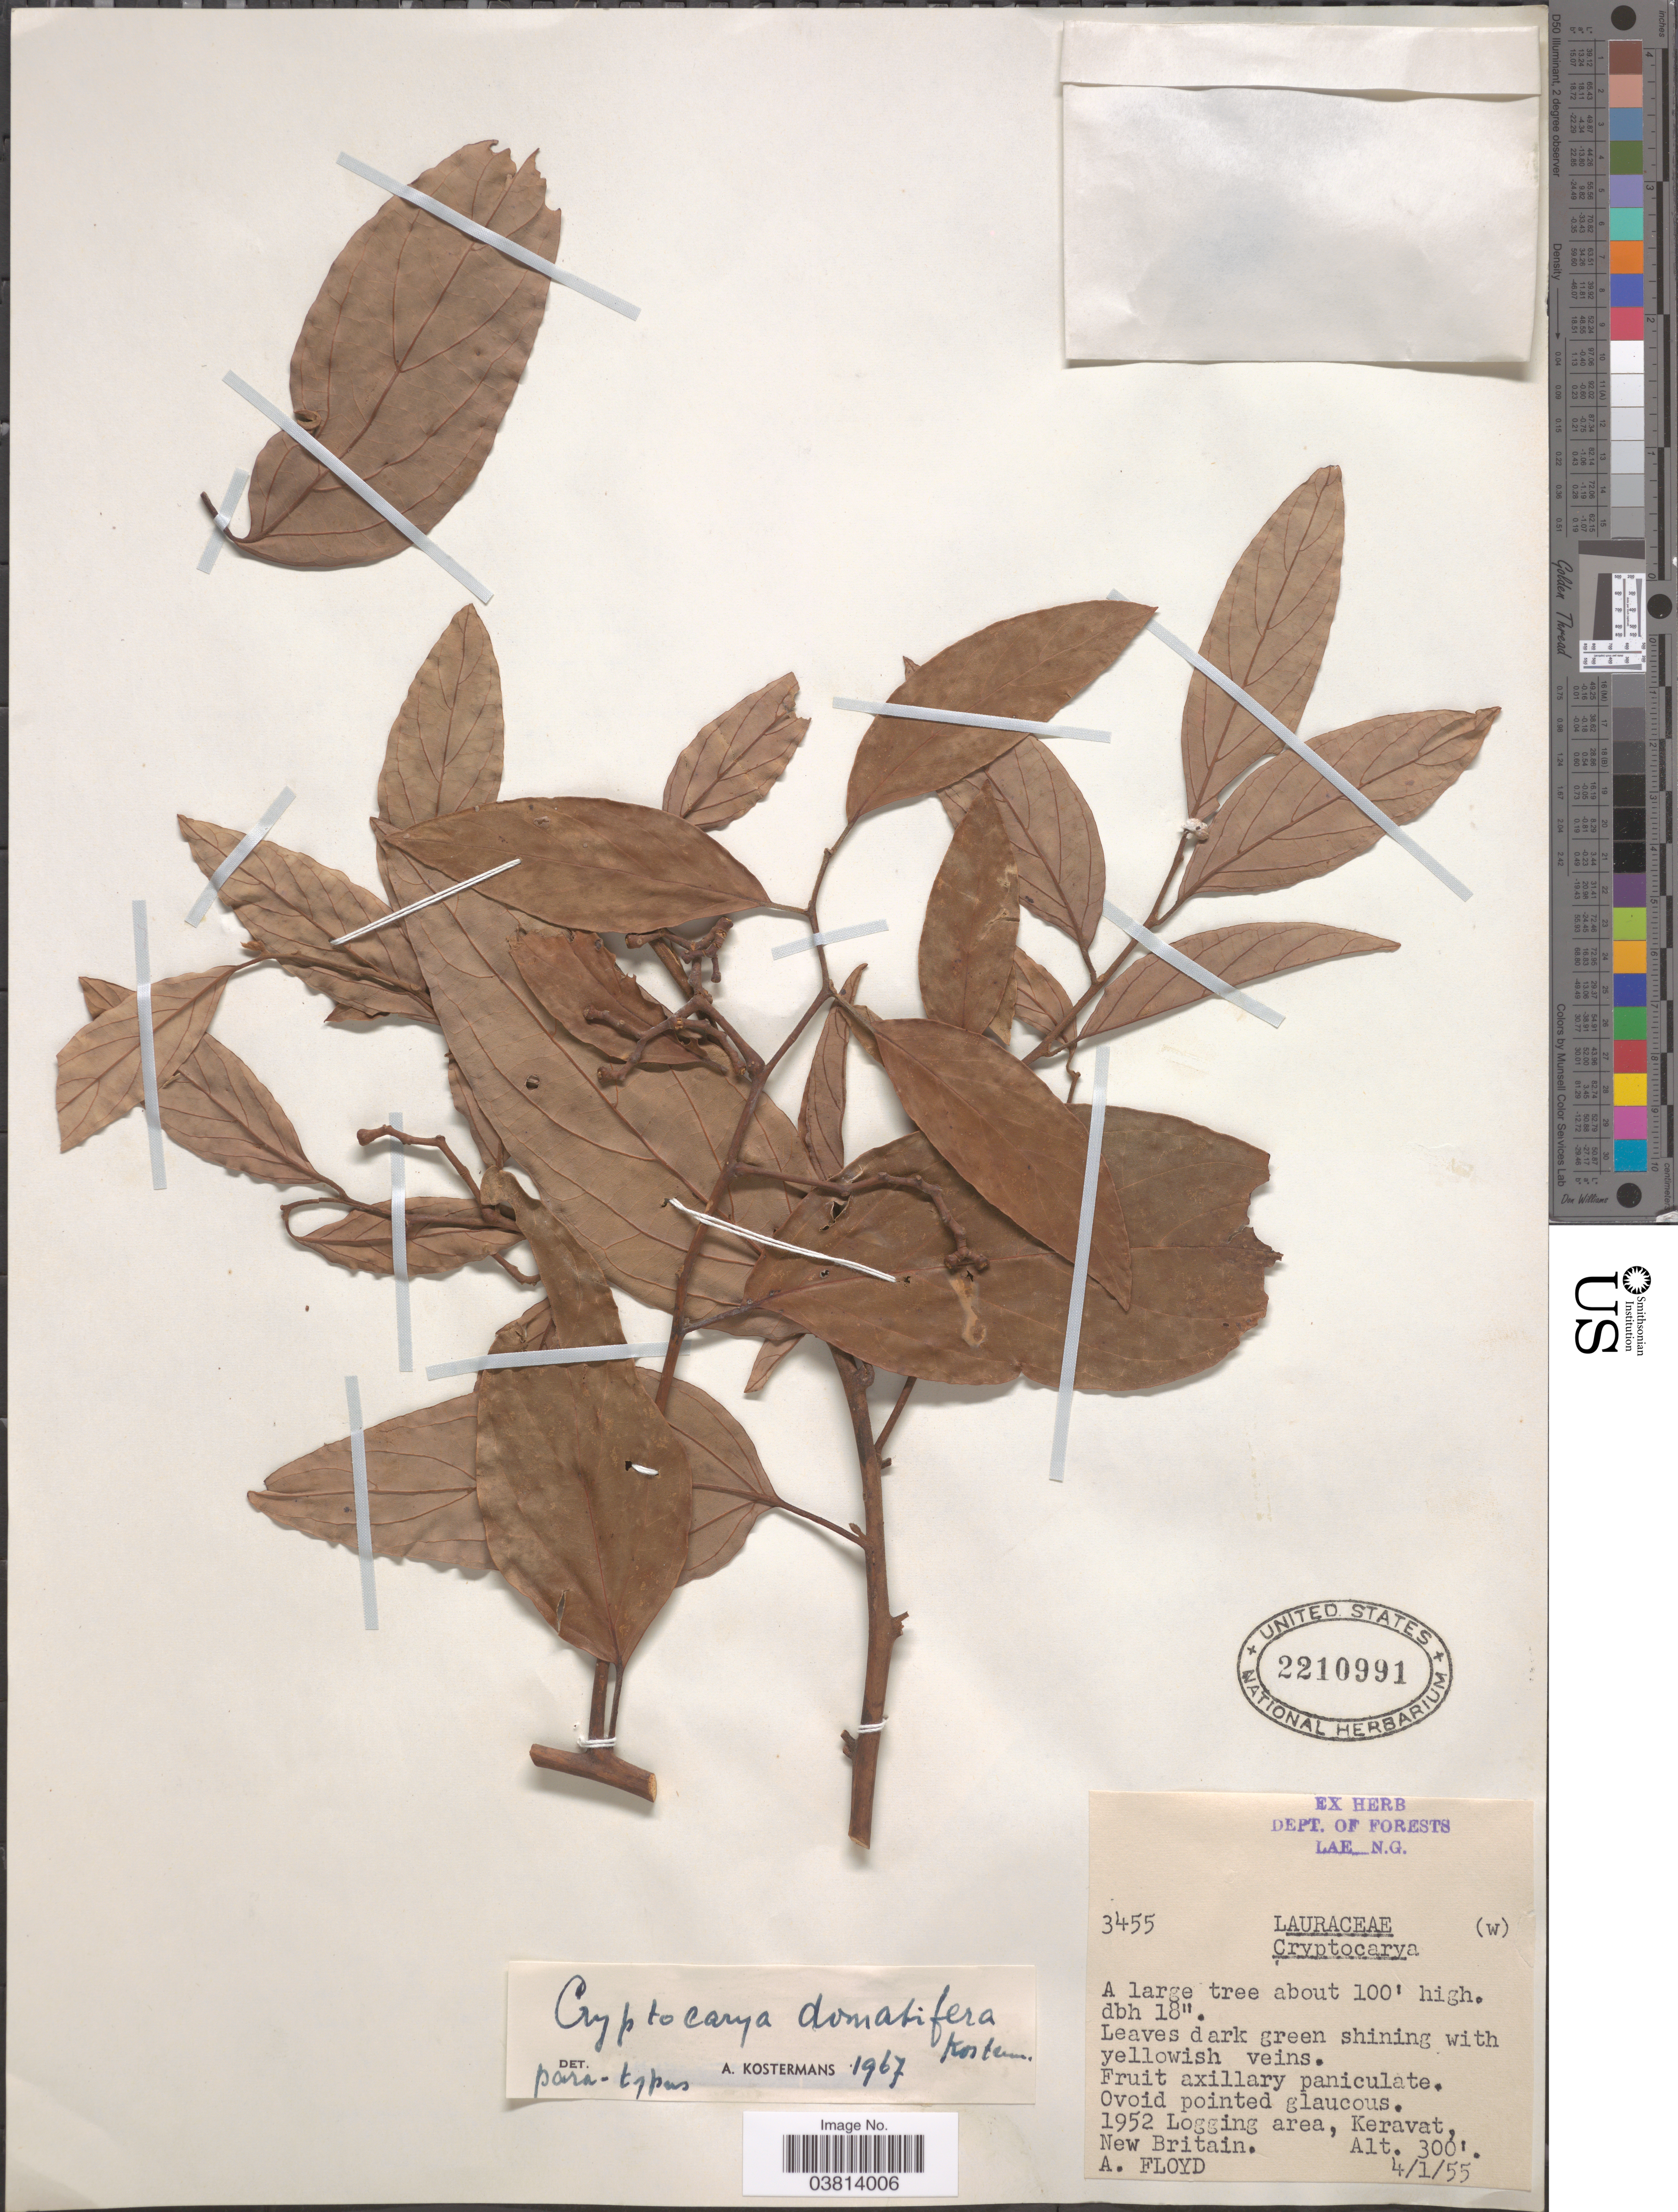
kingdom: Plantae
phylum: Tracheophyta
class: Magnoliopsida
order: Laurales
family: Lauraceae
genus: Cryptocarya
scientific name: Cryptocarya domatifera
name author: Kosterm.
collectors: A. Floyd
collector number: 3455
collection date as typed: Transcribed d/m/y: 4/1/55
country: Papua New Guinea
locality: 1952 Logging area, Keravat, New Britain.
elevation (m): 91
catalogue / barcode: US 2210991